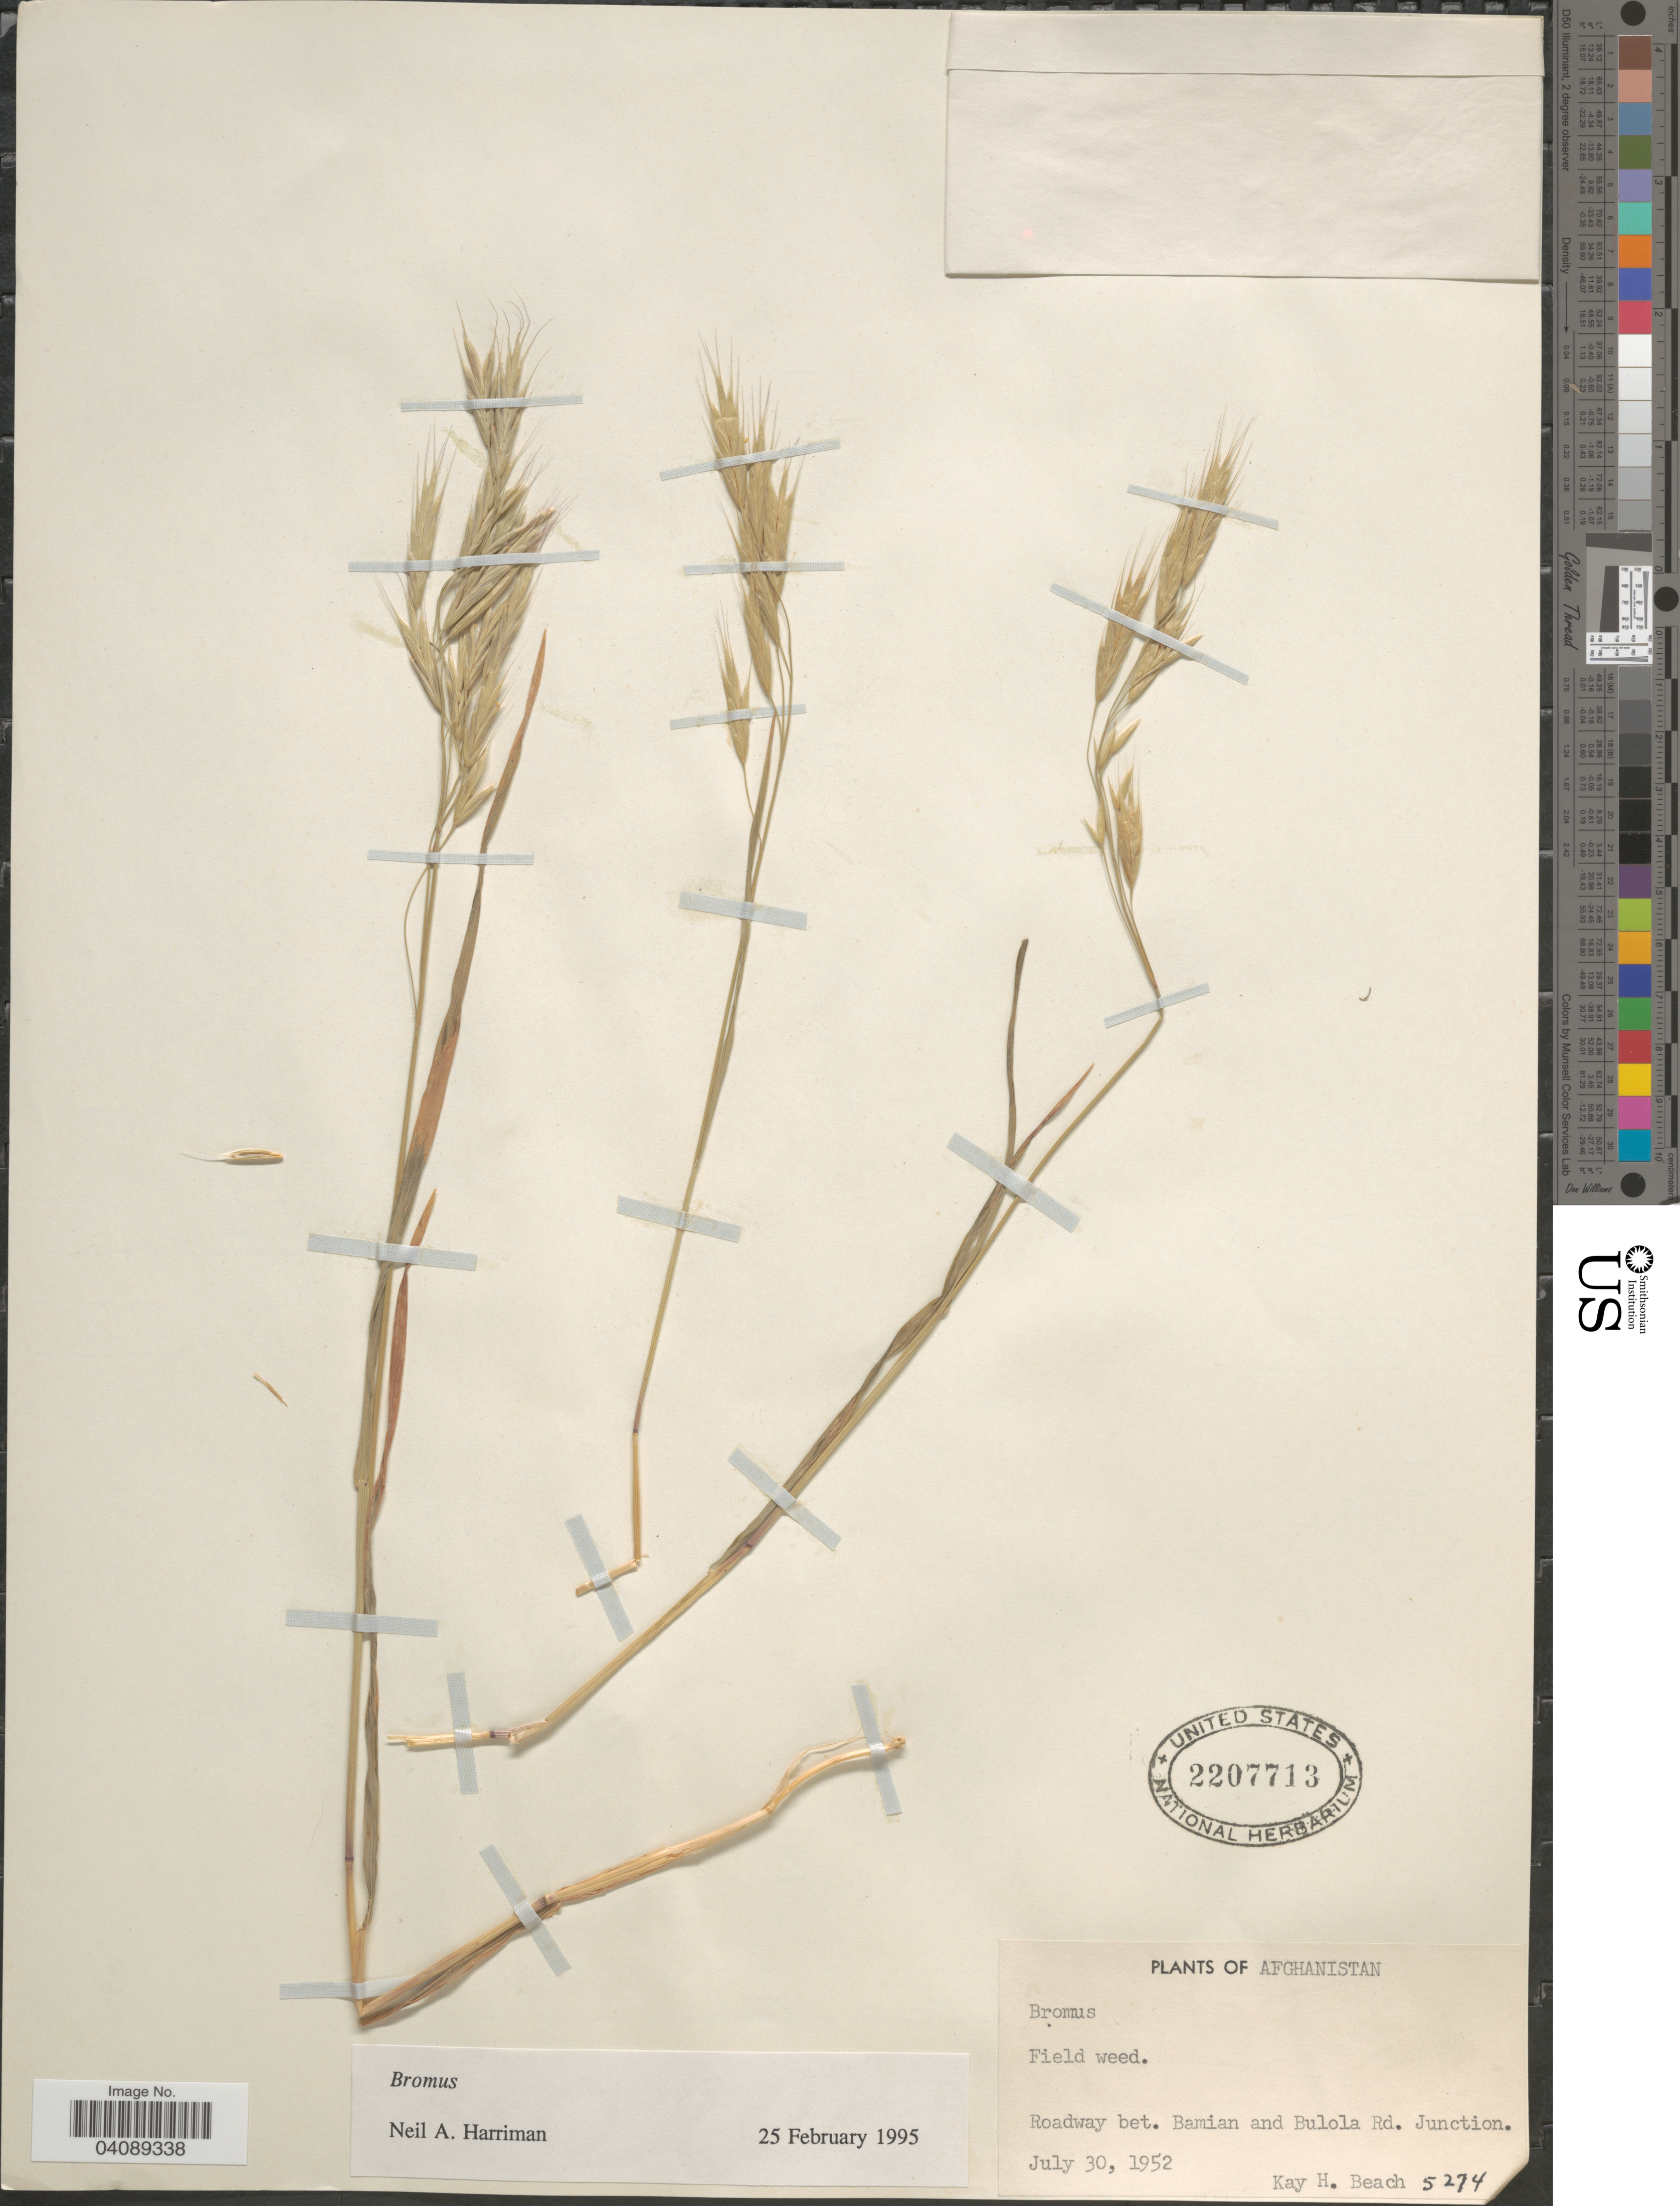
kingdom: Plantae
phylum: Tracheophyta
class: Liliopsida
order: Poales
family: Poaceae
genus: Bromus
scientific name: Bromus sp.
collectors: K. H. Beach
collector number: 5274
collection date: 1952-07-30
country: Afghanistan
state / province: Bamian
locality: Field weed. Roadway bet. Bamian and Bulola Rd. Junction.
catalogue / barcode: US 2207713